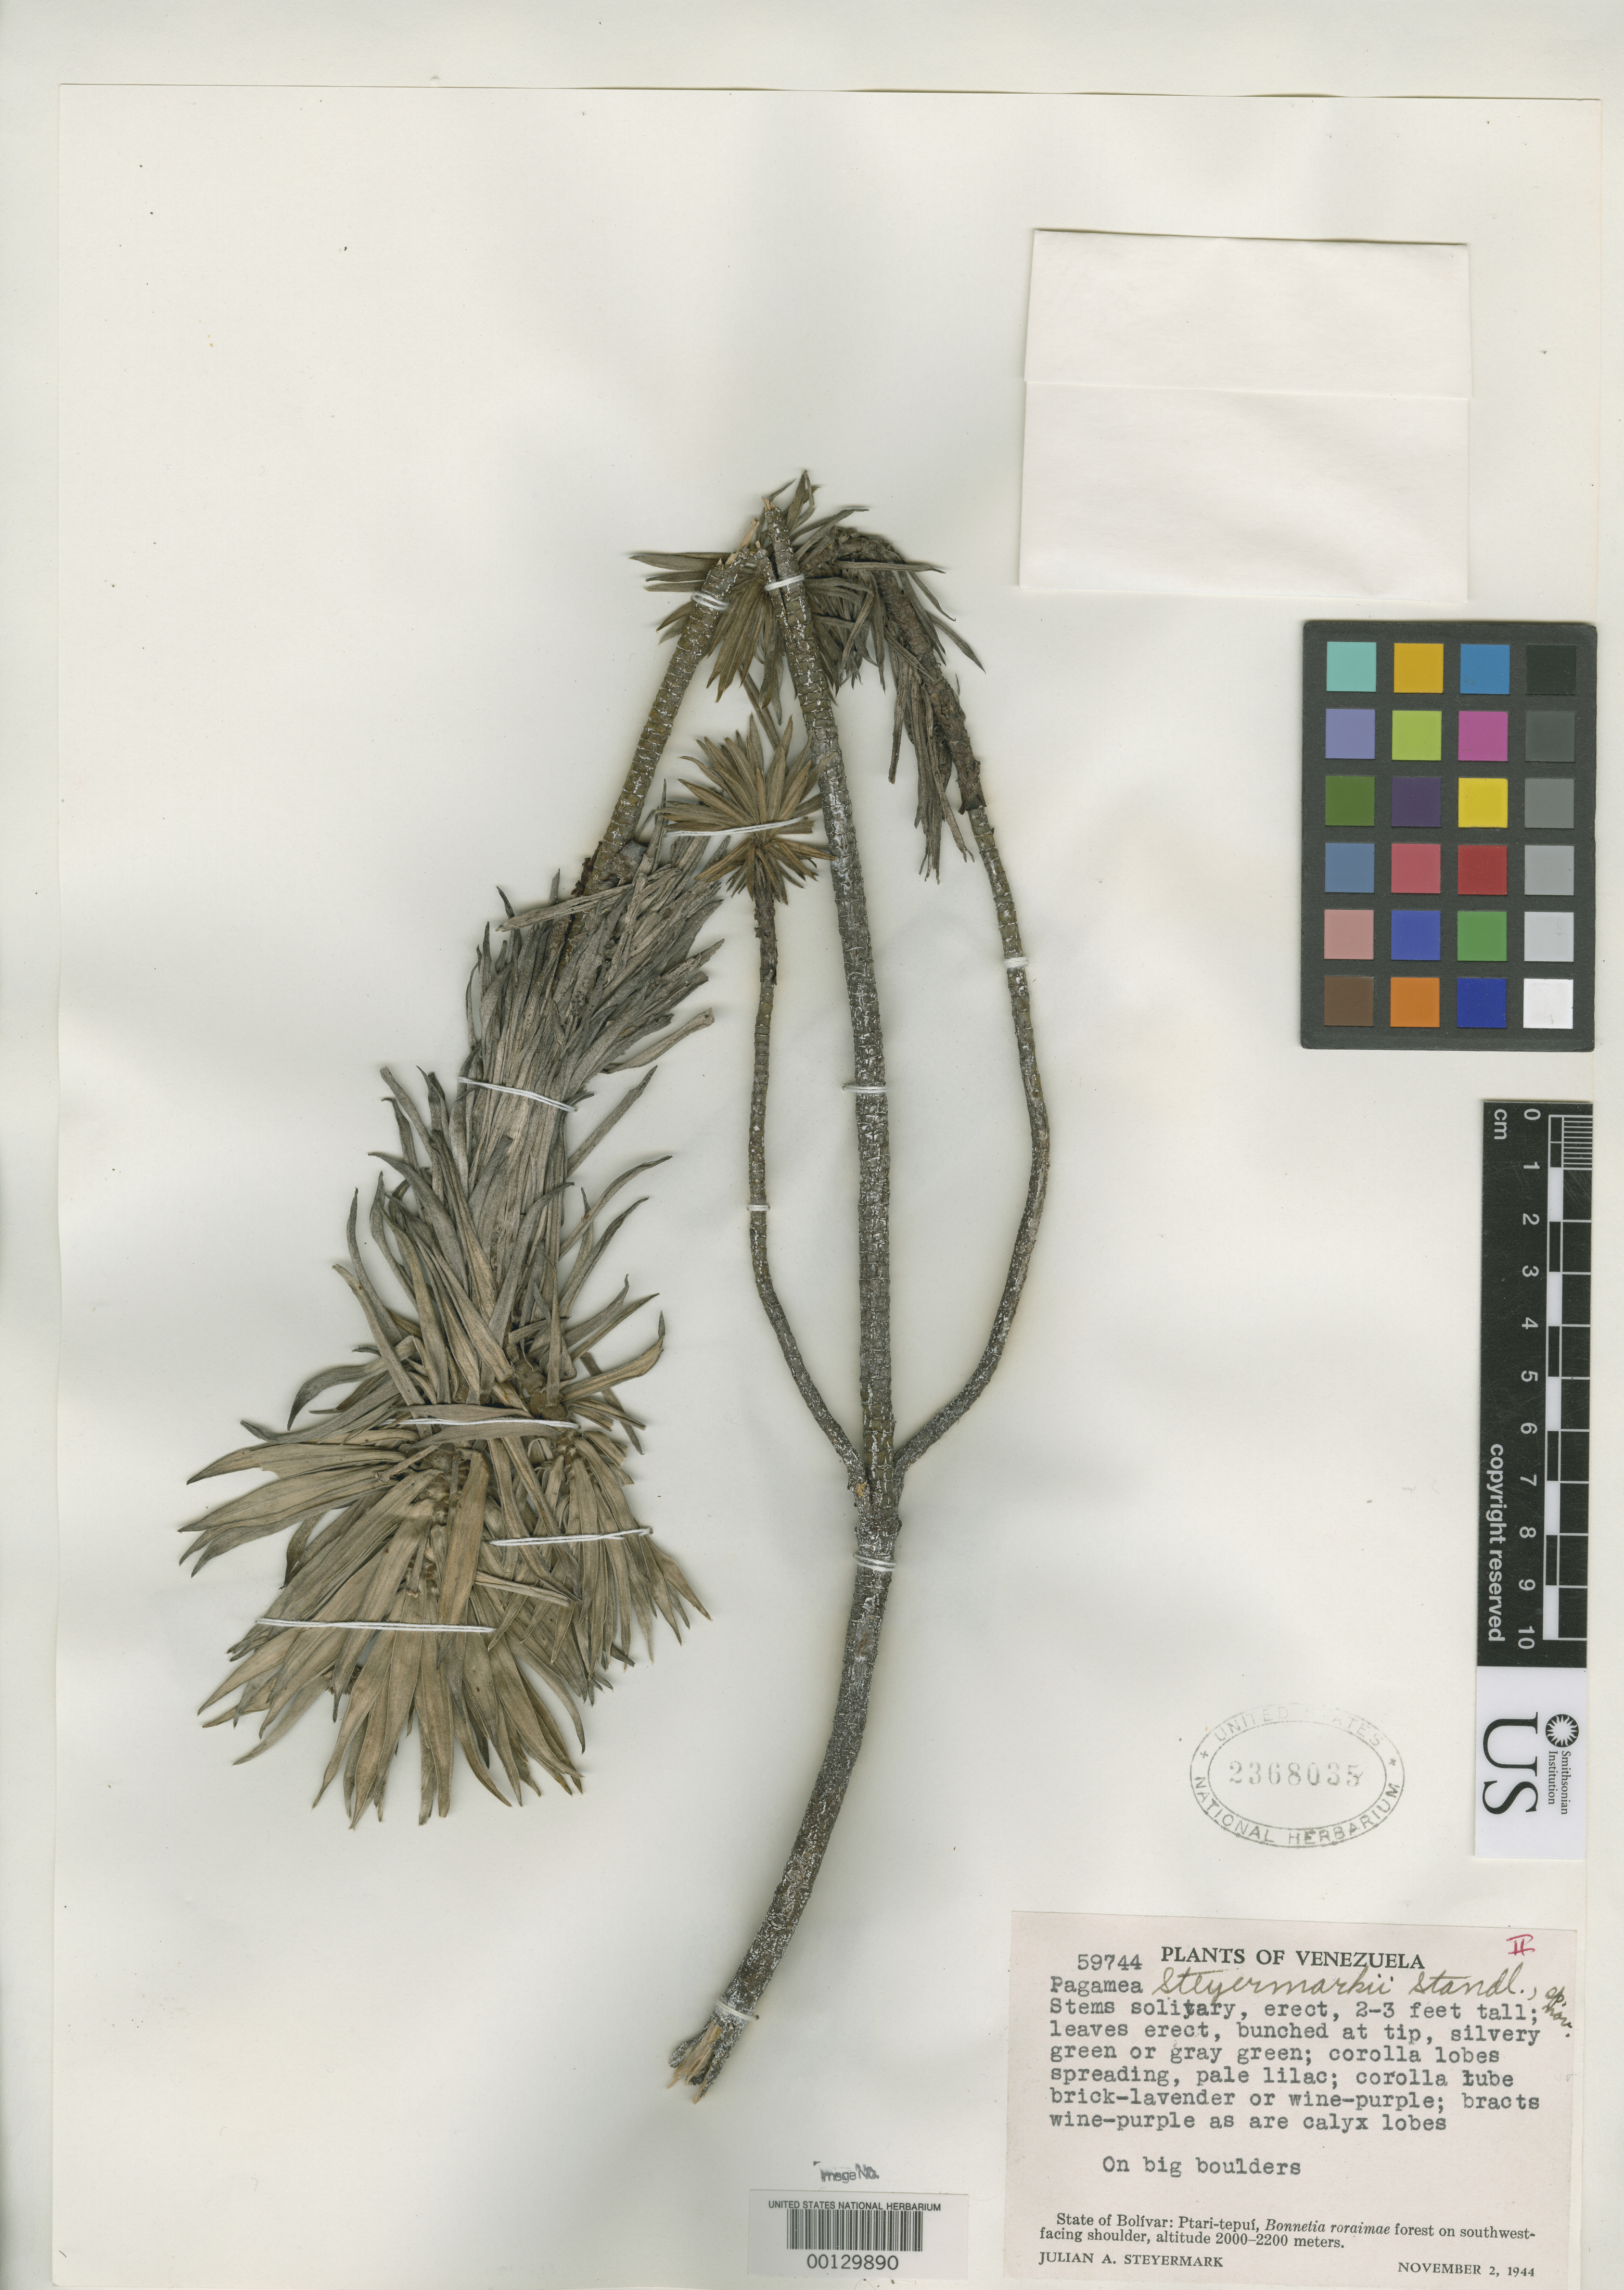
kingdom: Plantae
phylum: Tracheophyta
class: Magnoliopsida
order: Gentianales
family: Rubiaceae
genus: Pagamea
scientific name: Pagamea steyermarkii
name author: Standl.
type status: Isotype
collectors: J. Steyermark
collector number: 59744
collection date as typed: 02 Nov 1944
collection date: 1944-11-02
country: Venezuela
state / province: Bolivar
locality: Ptari-tepui.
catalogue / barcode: US 2368035